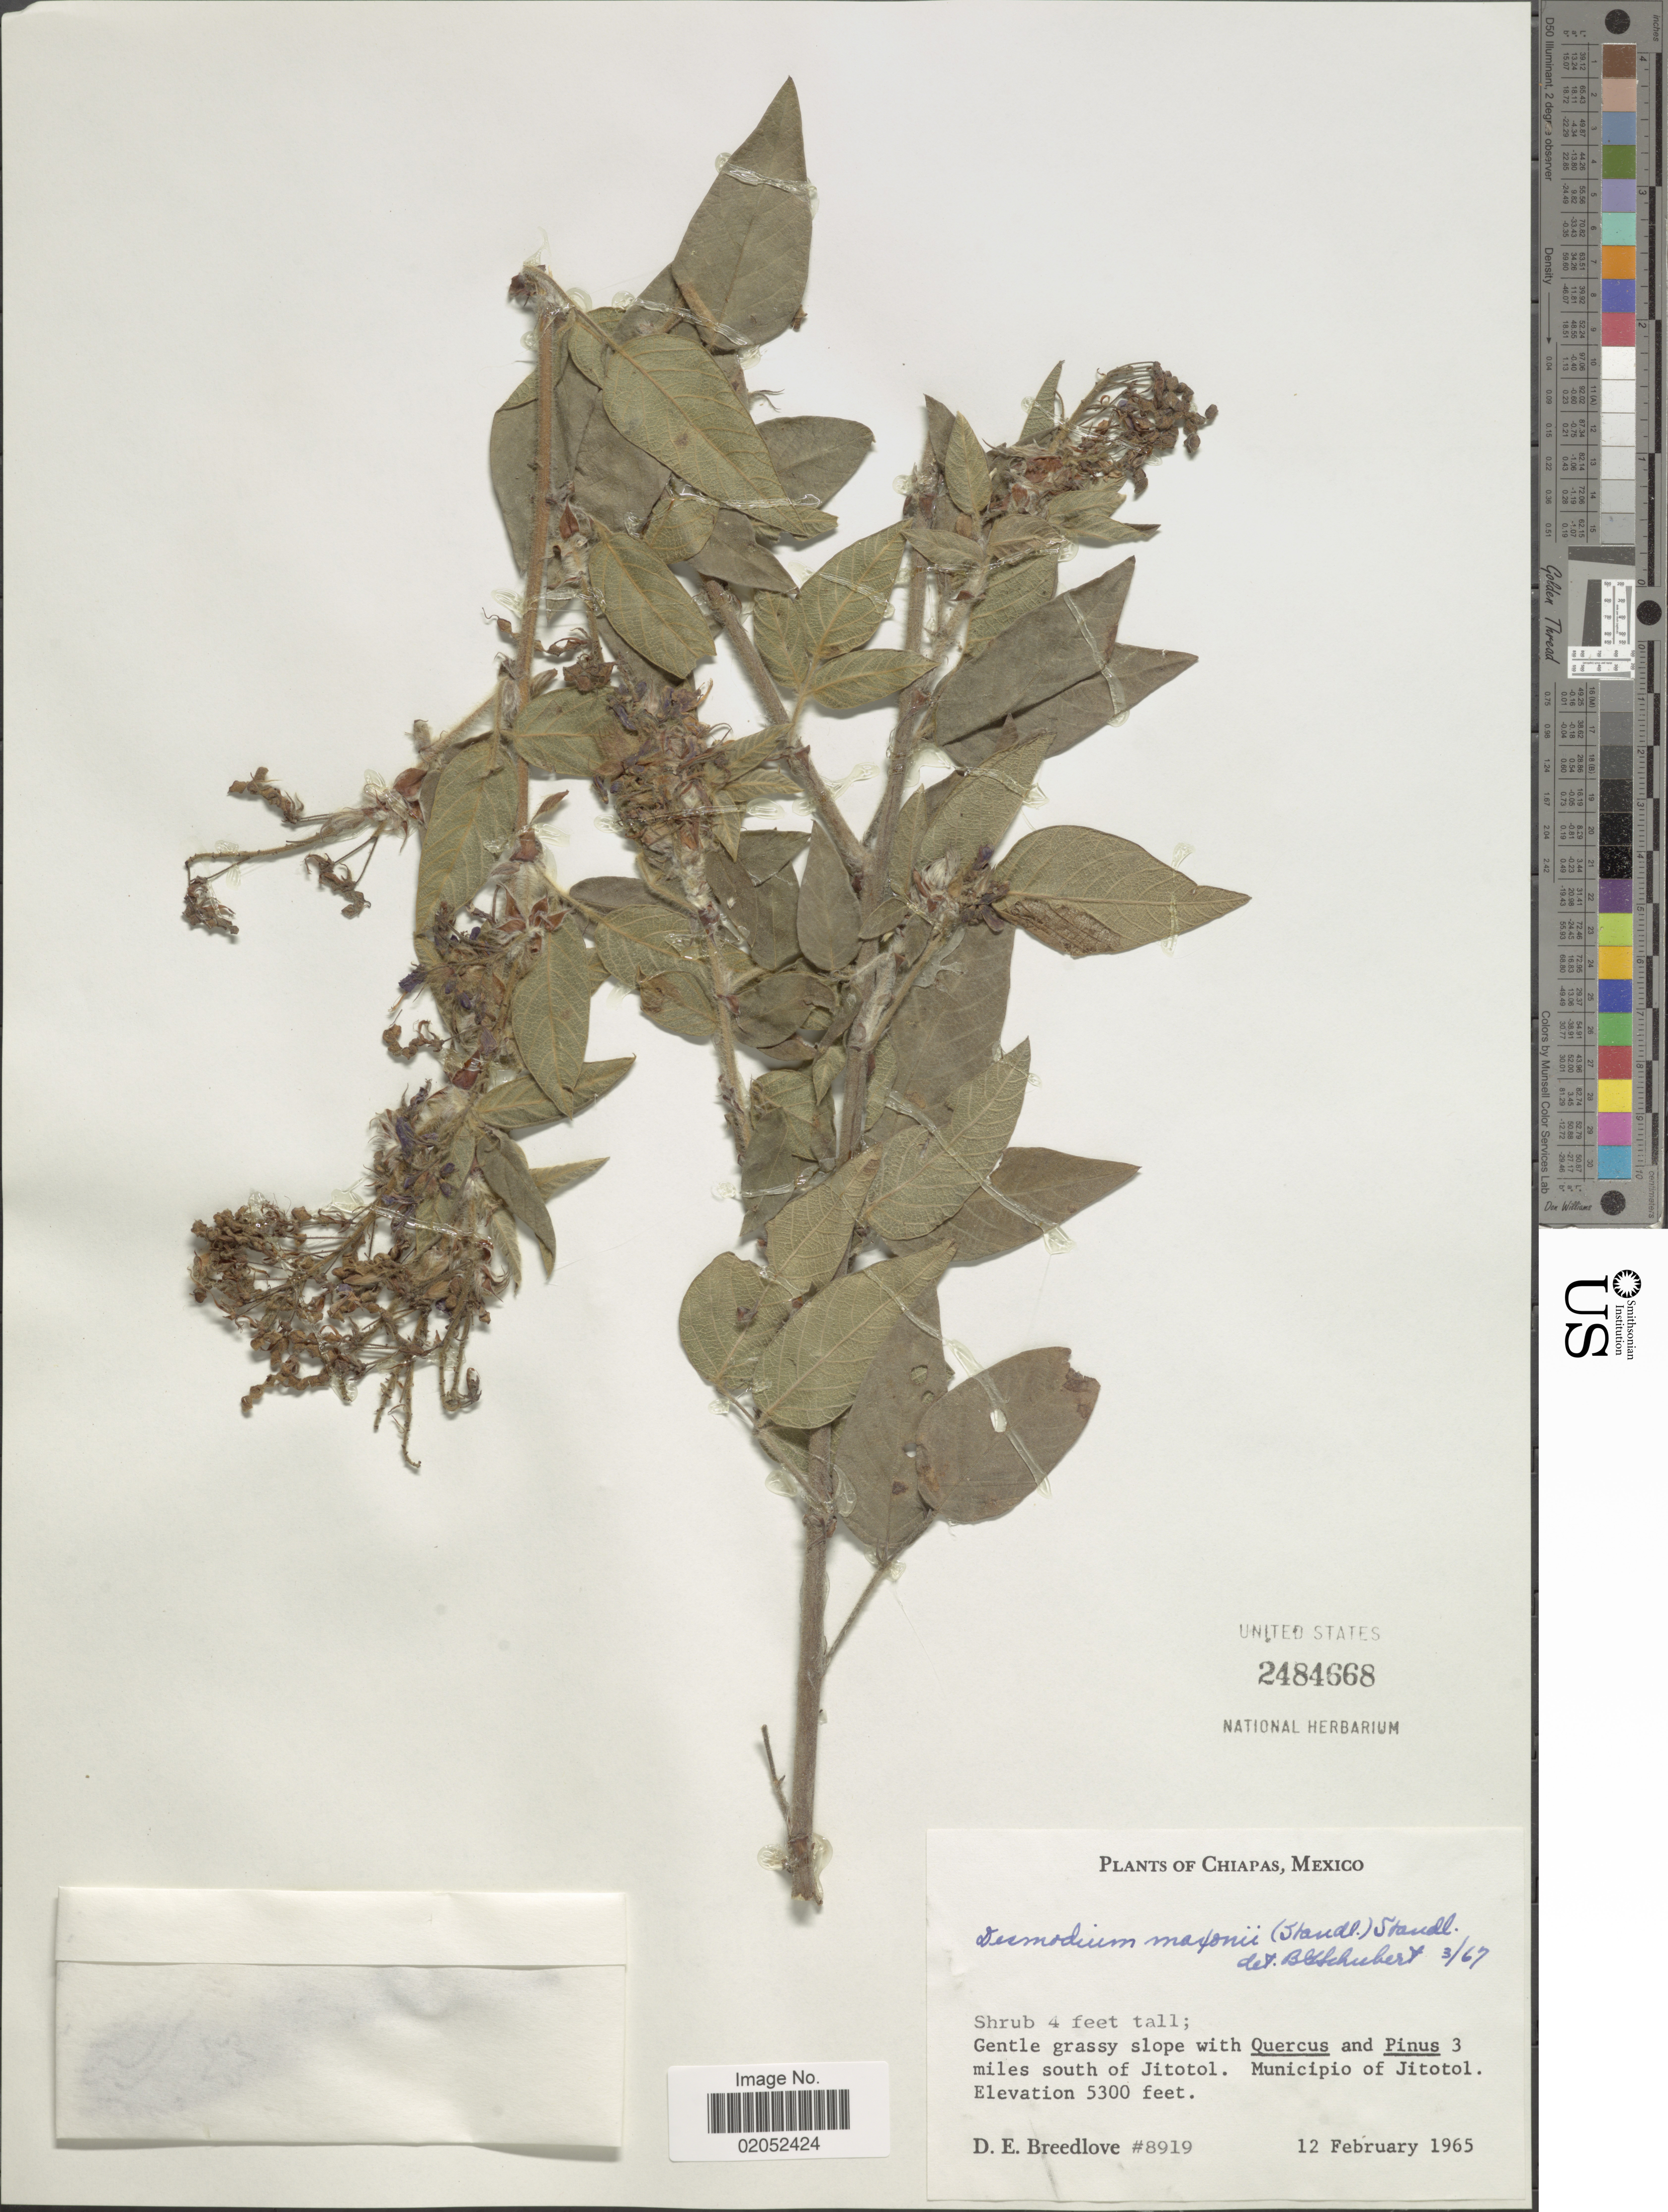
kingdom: Plantae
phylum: Tracheophyta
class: Magnoliopsida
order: Fabales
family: Fabaceae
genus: Desmodium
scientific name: Desmodium maxonii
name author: (Standl.) Standl.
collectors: D. E. Breedlove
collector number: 8919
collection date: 1965-02-12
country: Mexico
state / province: Chiapas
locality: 3 miles south of Jitotol. Municipio of Jitotol.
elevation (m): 1615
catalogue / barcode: US 2484668